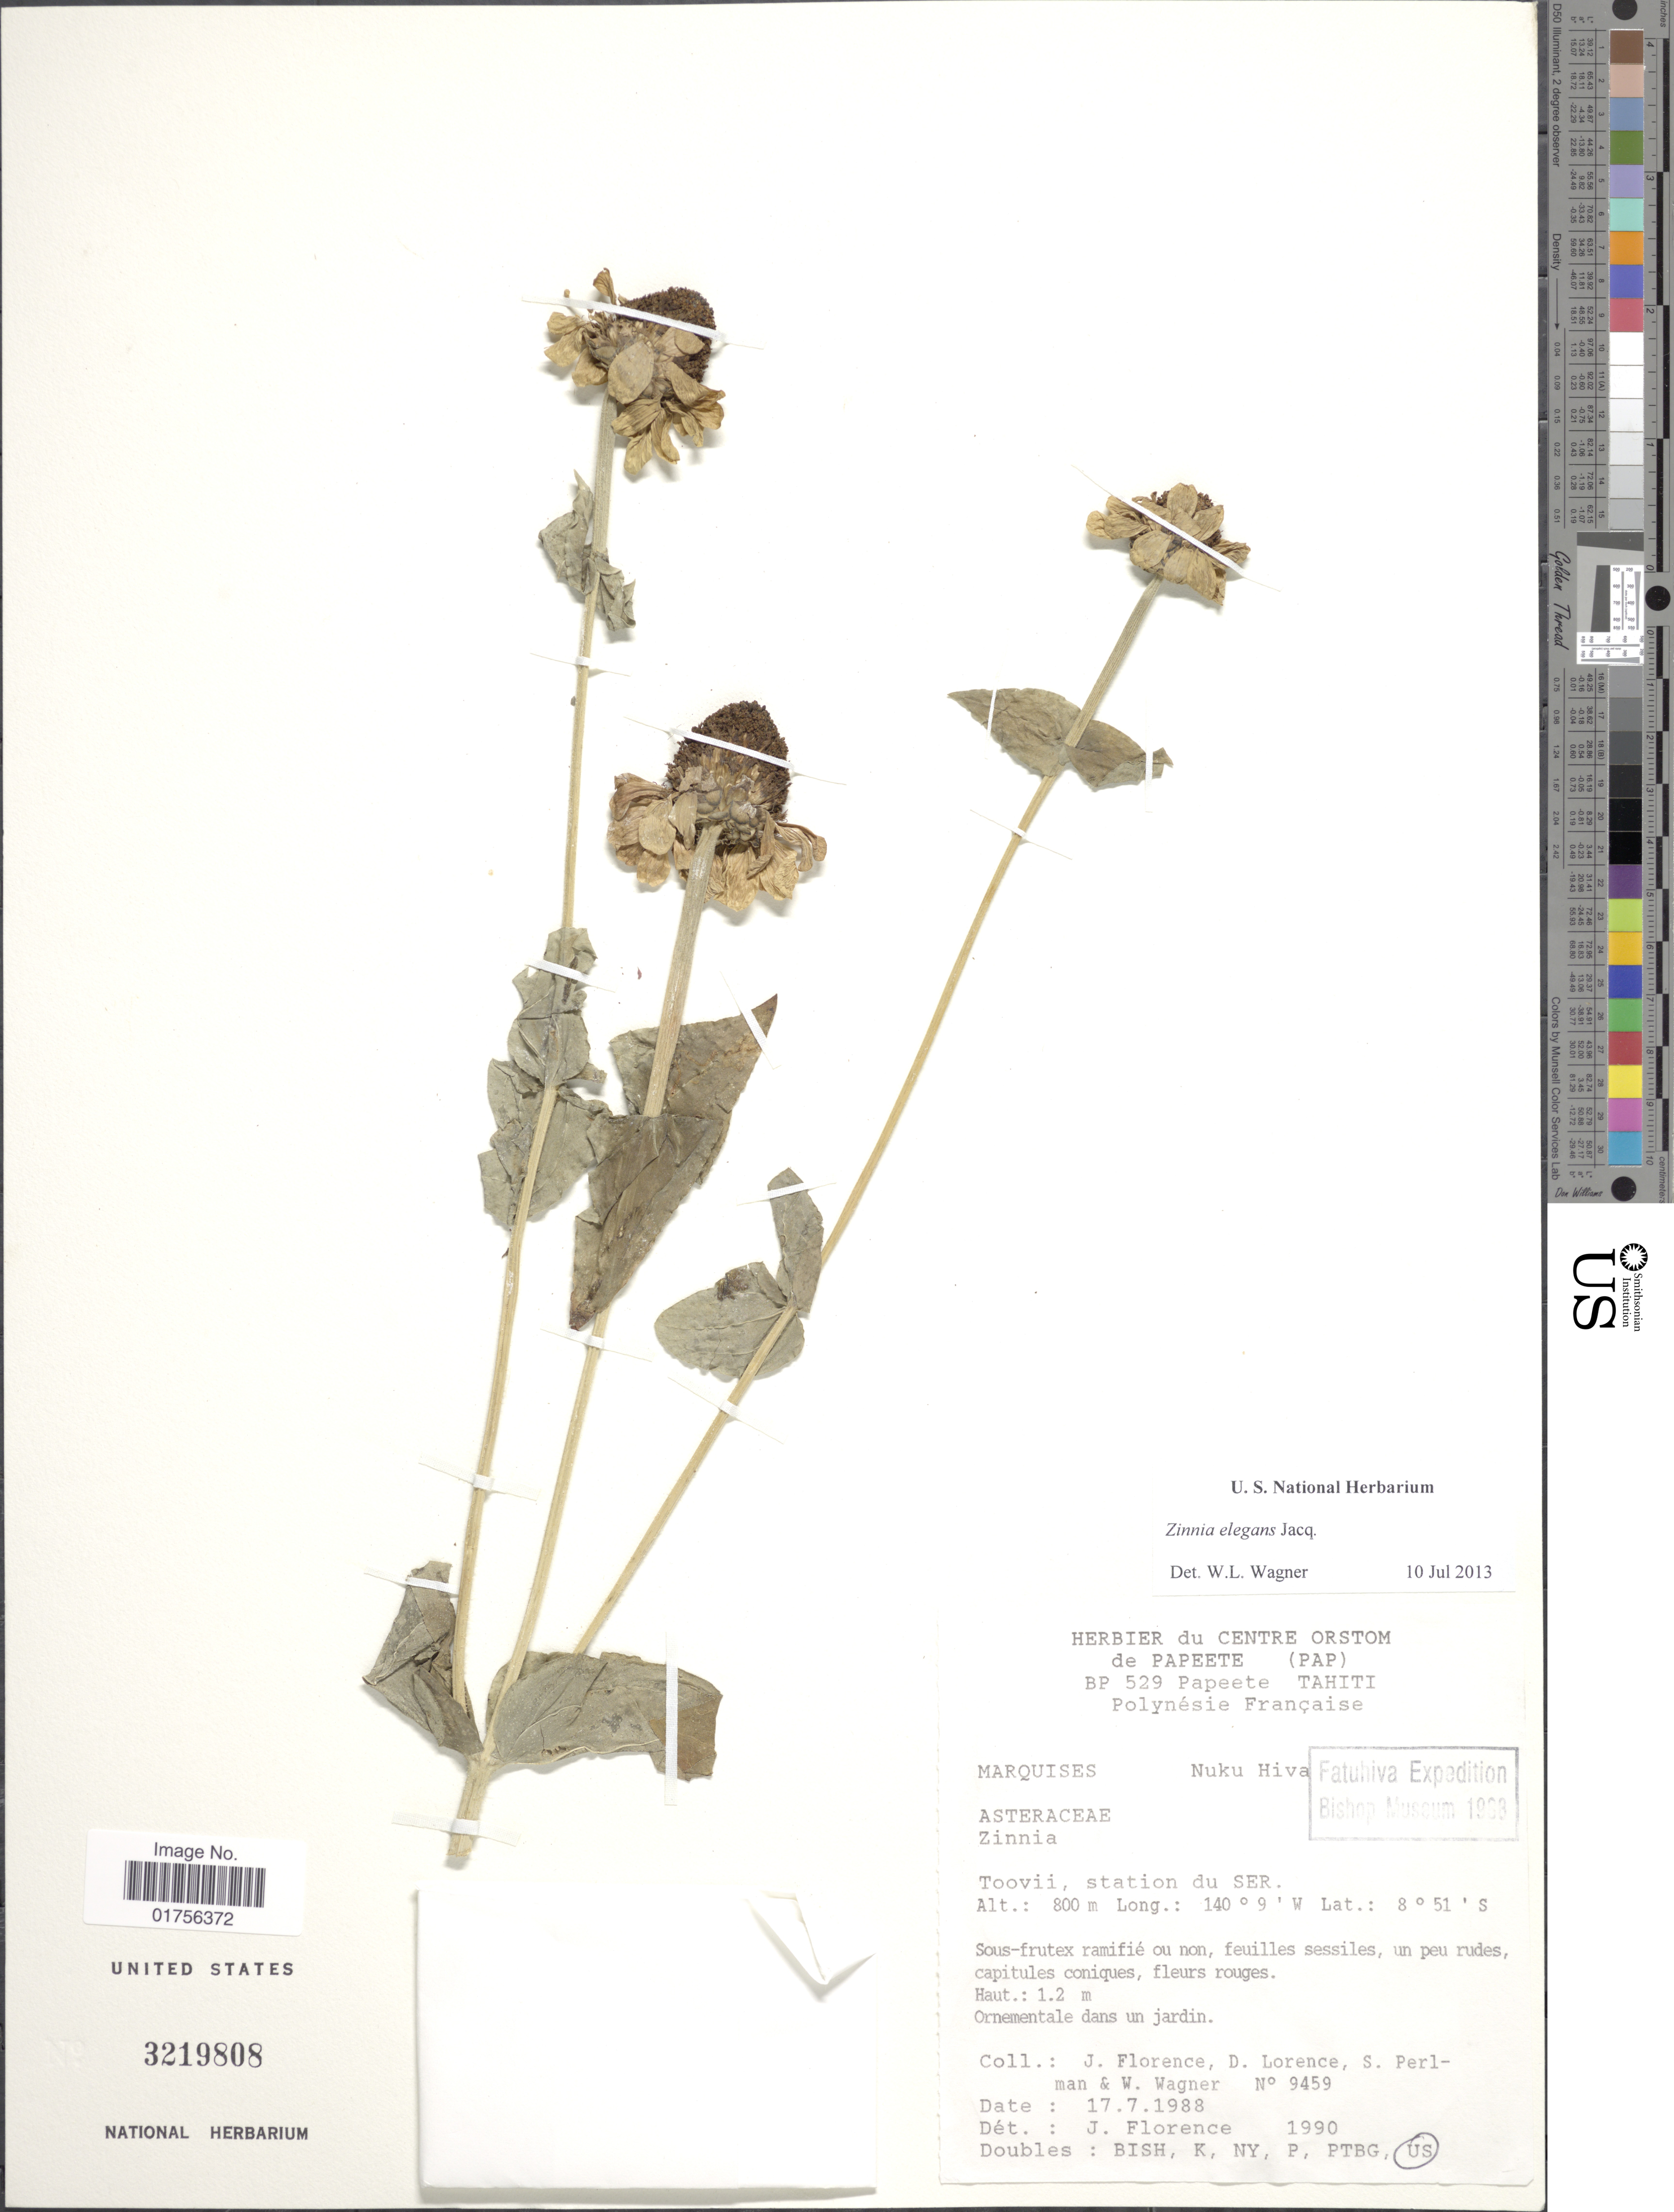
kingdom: Plantae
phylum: Tracheophyta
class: Magnoliopsida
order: Asterales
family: Asteraceae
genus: Zinnia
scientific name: Zinnia elegans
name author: Jacq.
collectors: J. Florence, D. Lorence, S. Perlman & W. Wagner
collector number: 9459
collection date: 1988-07-17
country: French Polynesia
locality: Nuku Hiva, Marquises, Toovii, station du Ser, Papeete Tahiti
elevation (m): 800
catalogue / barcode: US 3219808